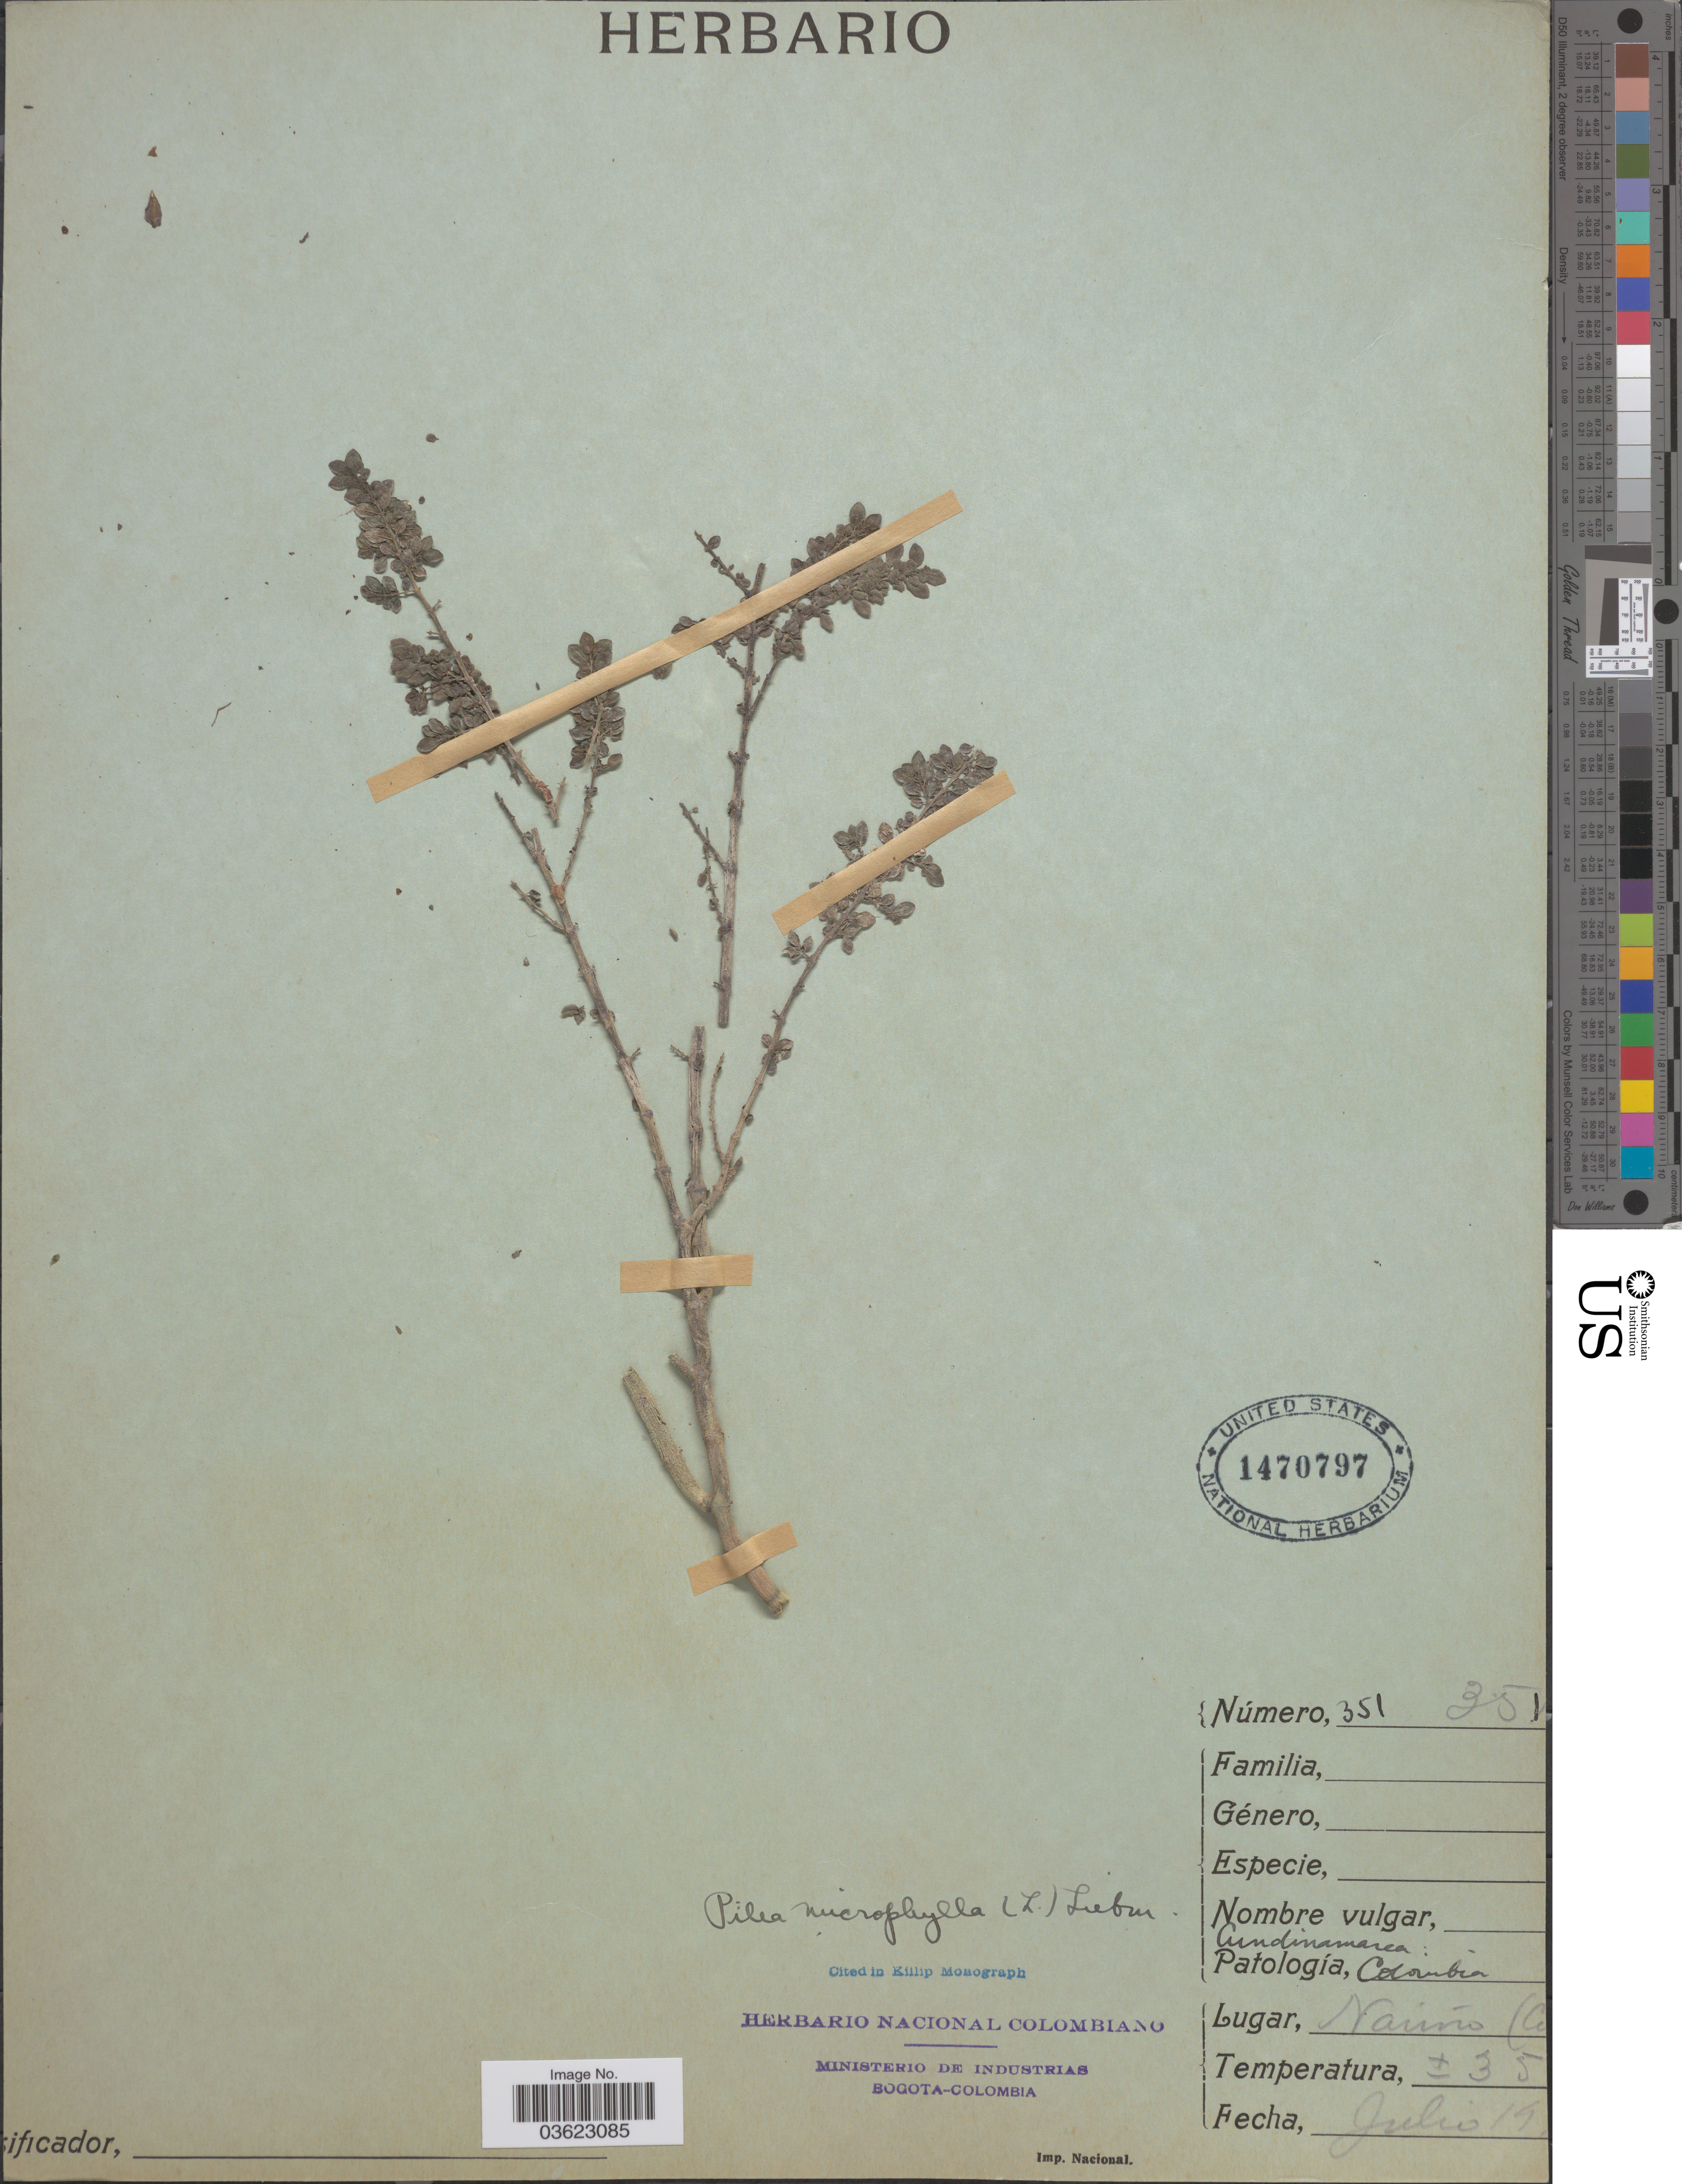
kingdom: Plantae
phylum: Tracheophyta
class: Magnoliopsida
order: Rosales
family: Urticaceae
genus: Pilea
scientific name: Pilea microphylla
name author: (L.) Liebm.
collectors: ex Herb. Nacional de Colombiano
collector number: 351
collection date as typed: Transcribed d/m/y: /7/19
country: Colombia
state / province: Cundinamarca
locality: Nairiño.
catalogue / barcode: US 1470797